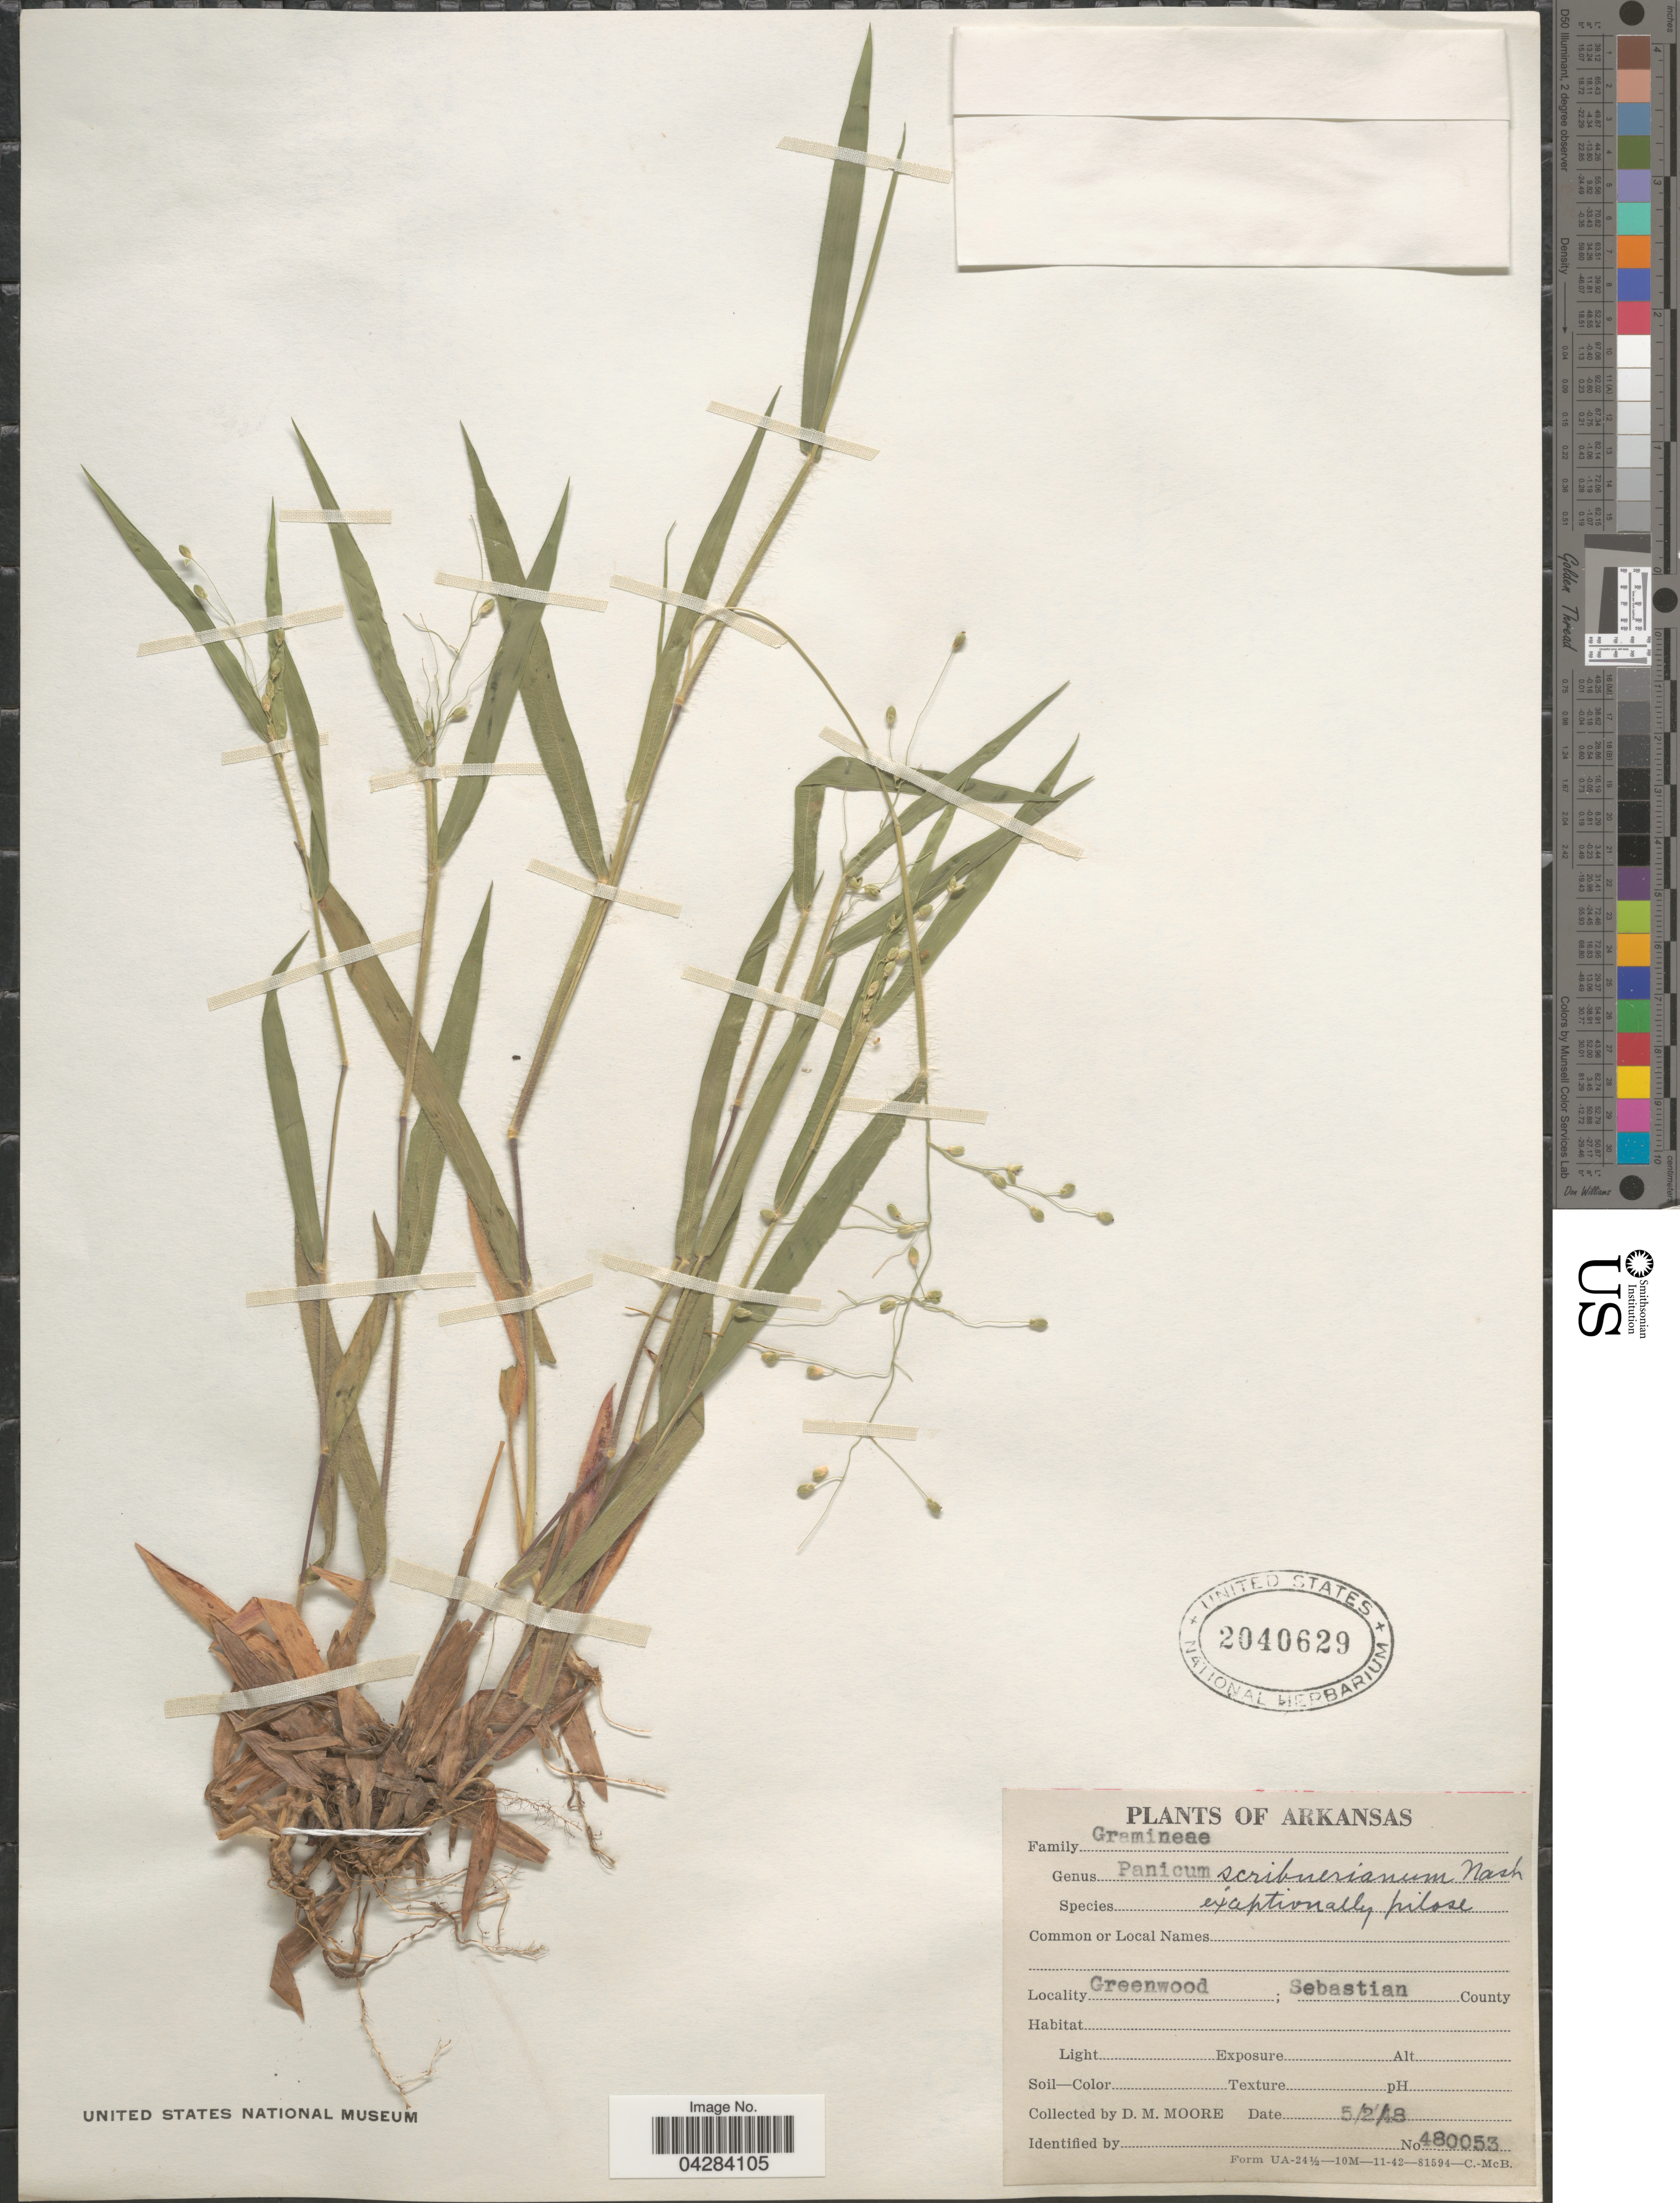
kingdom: Plantae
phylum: Tracheophyta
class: Liliopsida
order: Poales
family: Poaceae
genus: Dichanthelium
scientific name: Dichanthelium oligosanthes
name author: (Schult.) Gould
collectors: D. Moore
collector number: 480053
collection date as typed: Transcribed d/m/y: 2/5/48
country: United States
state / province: Arkansas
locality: Greenwood; Sebastian County.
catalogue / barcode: US 2040629